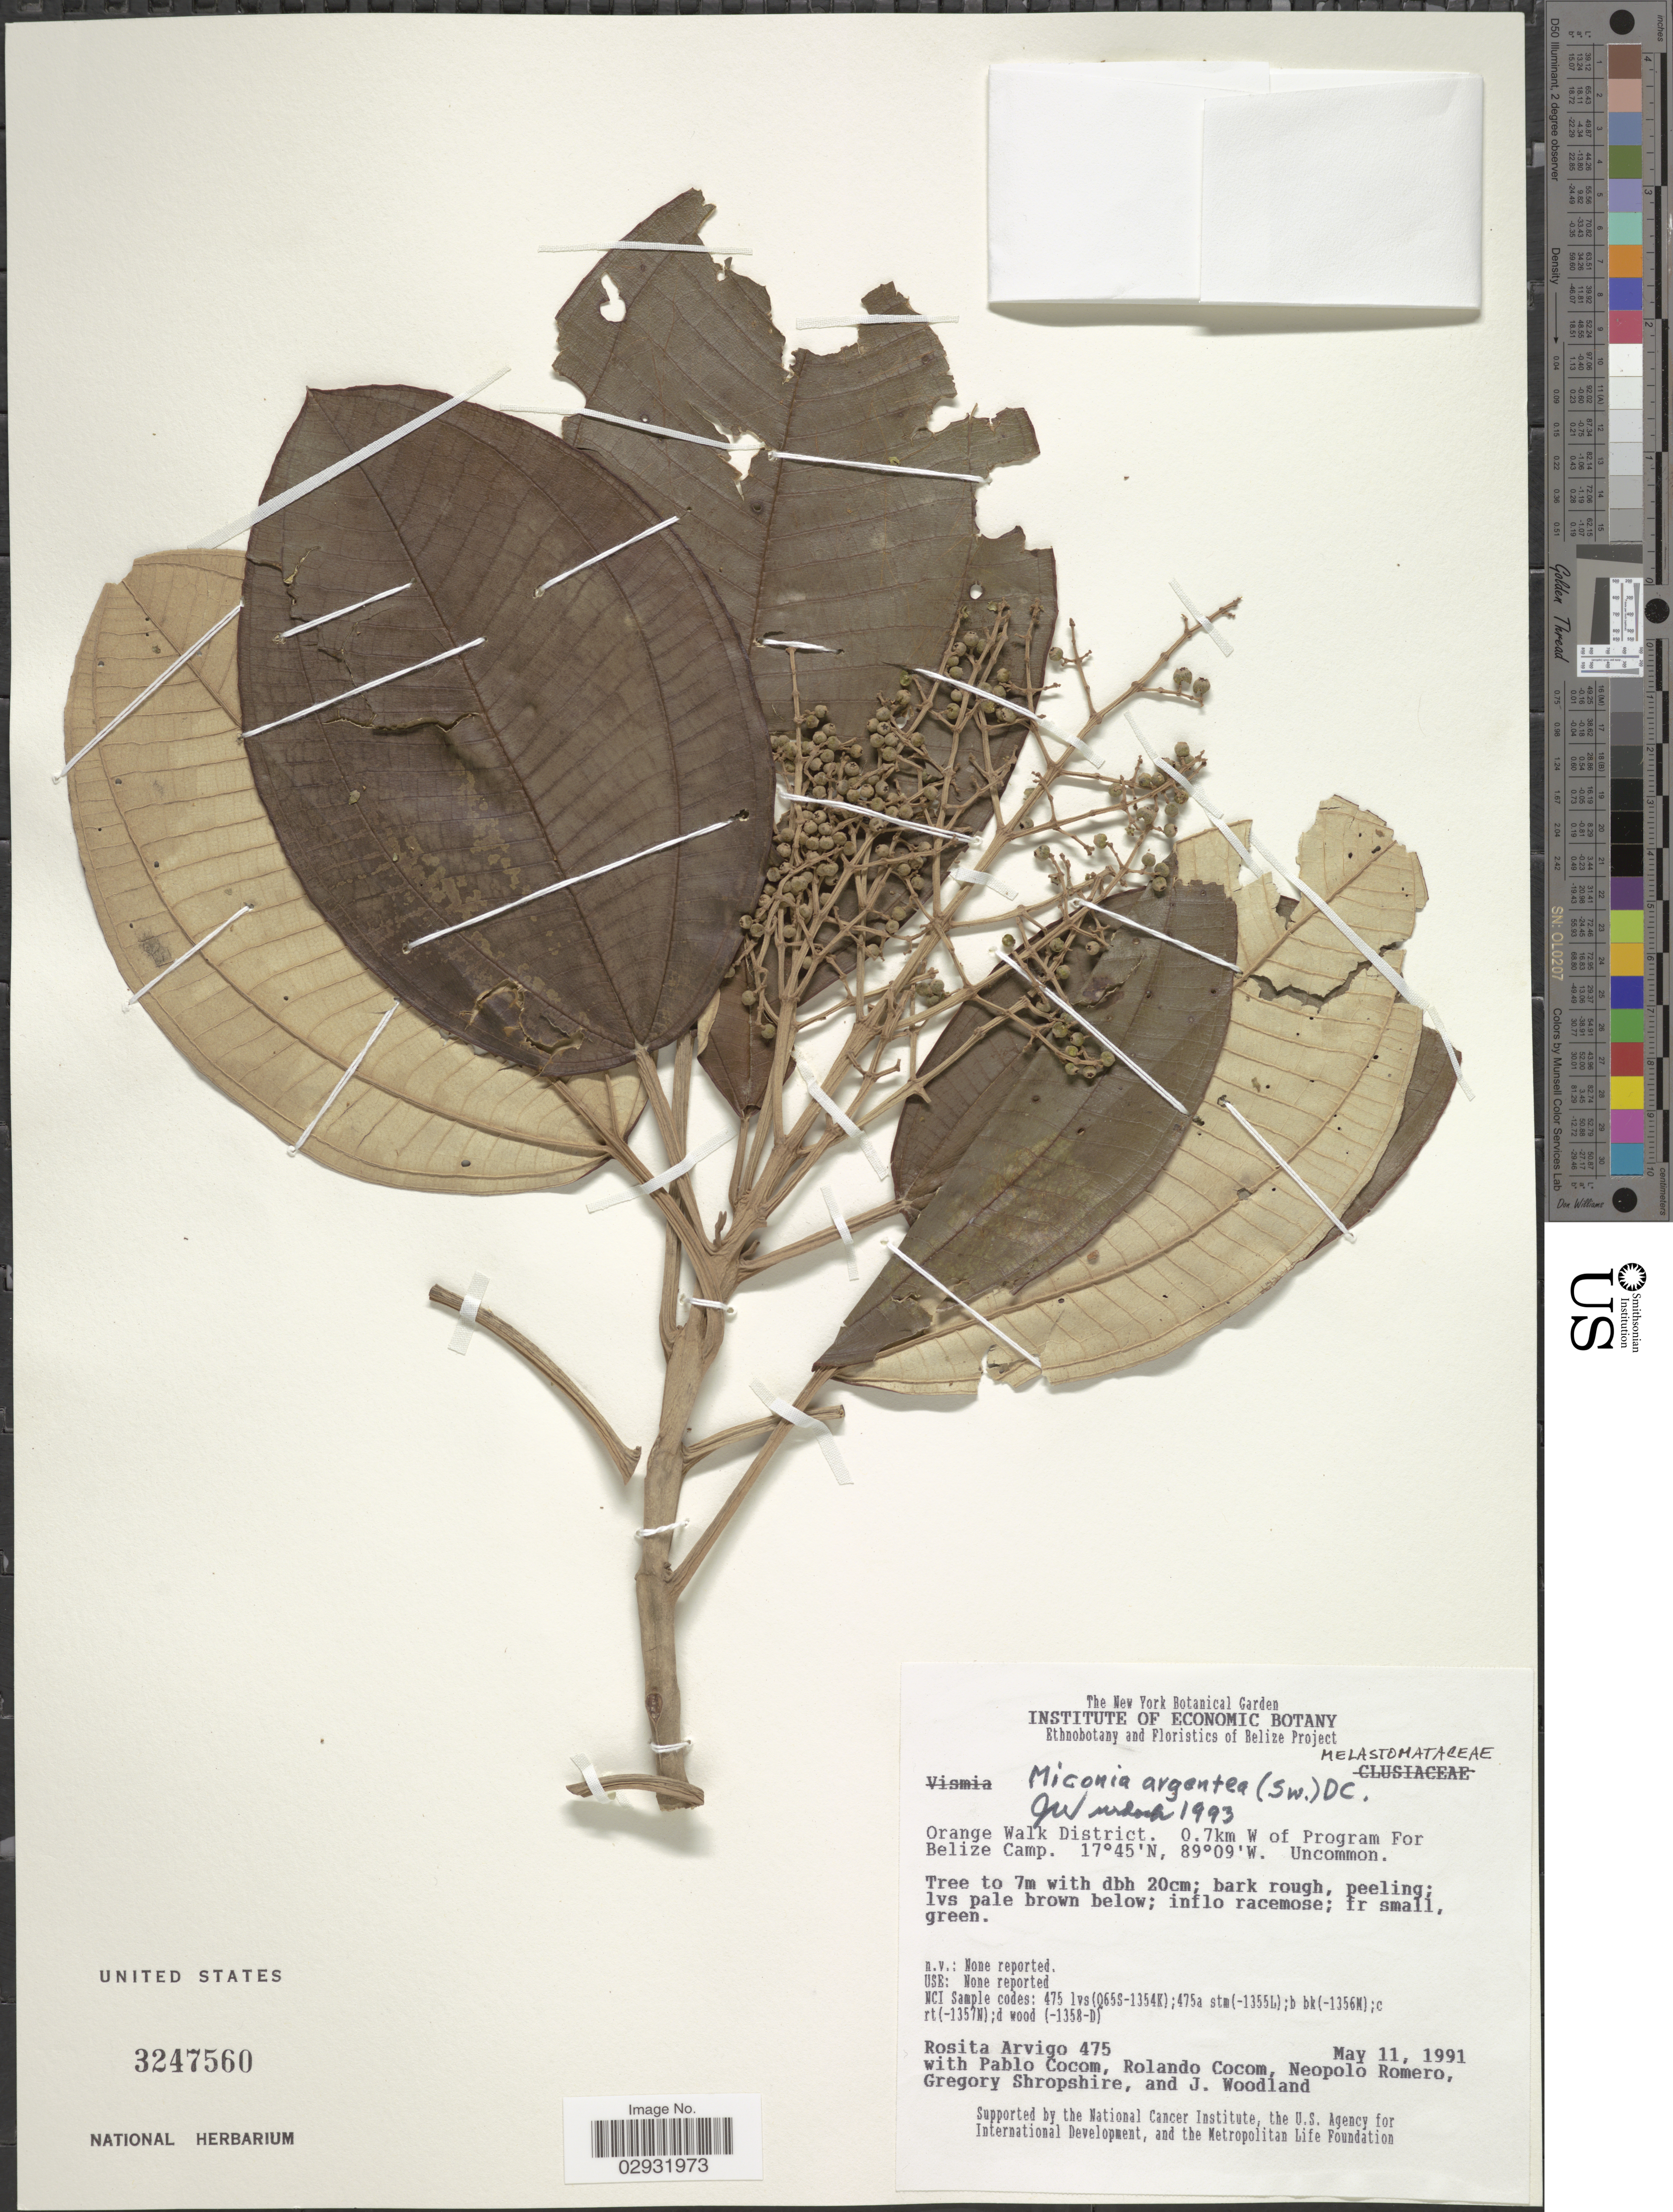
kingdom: Plantae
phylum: Tracheophyta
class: Magnoliopsida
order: Myrtales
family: Melastomataceae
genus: Miconia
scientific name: Miconia argentea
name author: (Sw.) DC.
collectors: R. Arvigo, P. Cocom, R. Cocom, N. Romero & et al.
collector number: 475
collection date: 1991-05-11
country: Belize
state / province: Orange Walk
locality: Orange Walk District. 0.7km W of Program For Belize Camp.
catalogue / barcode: US 3247560